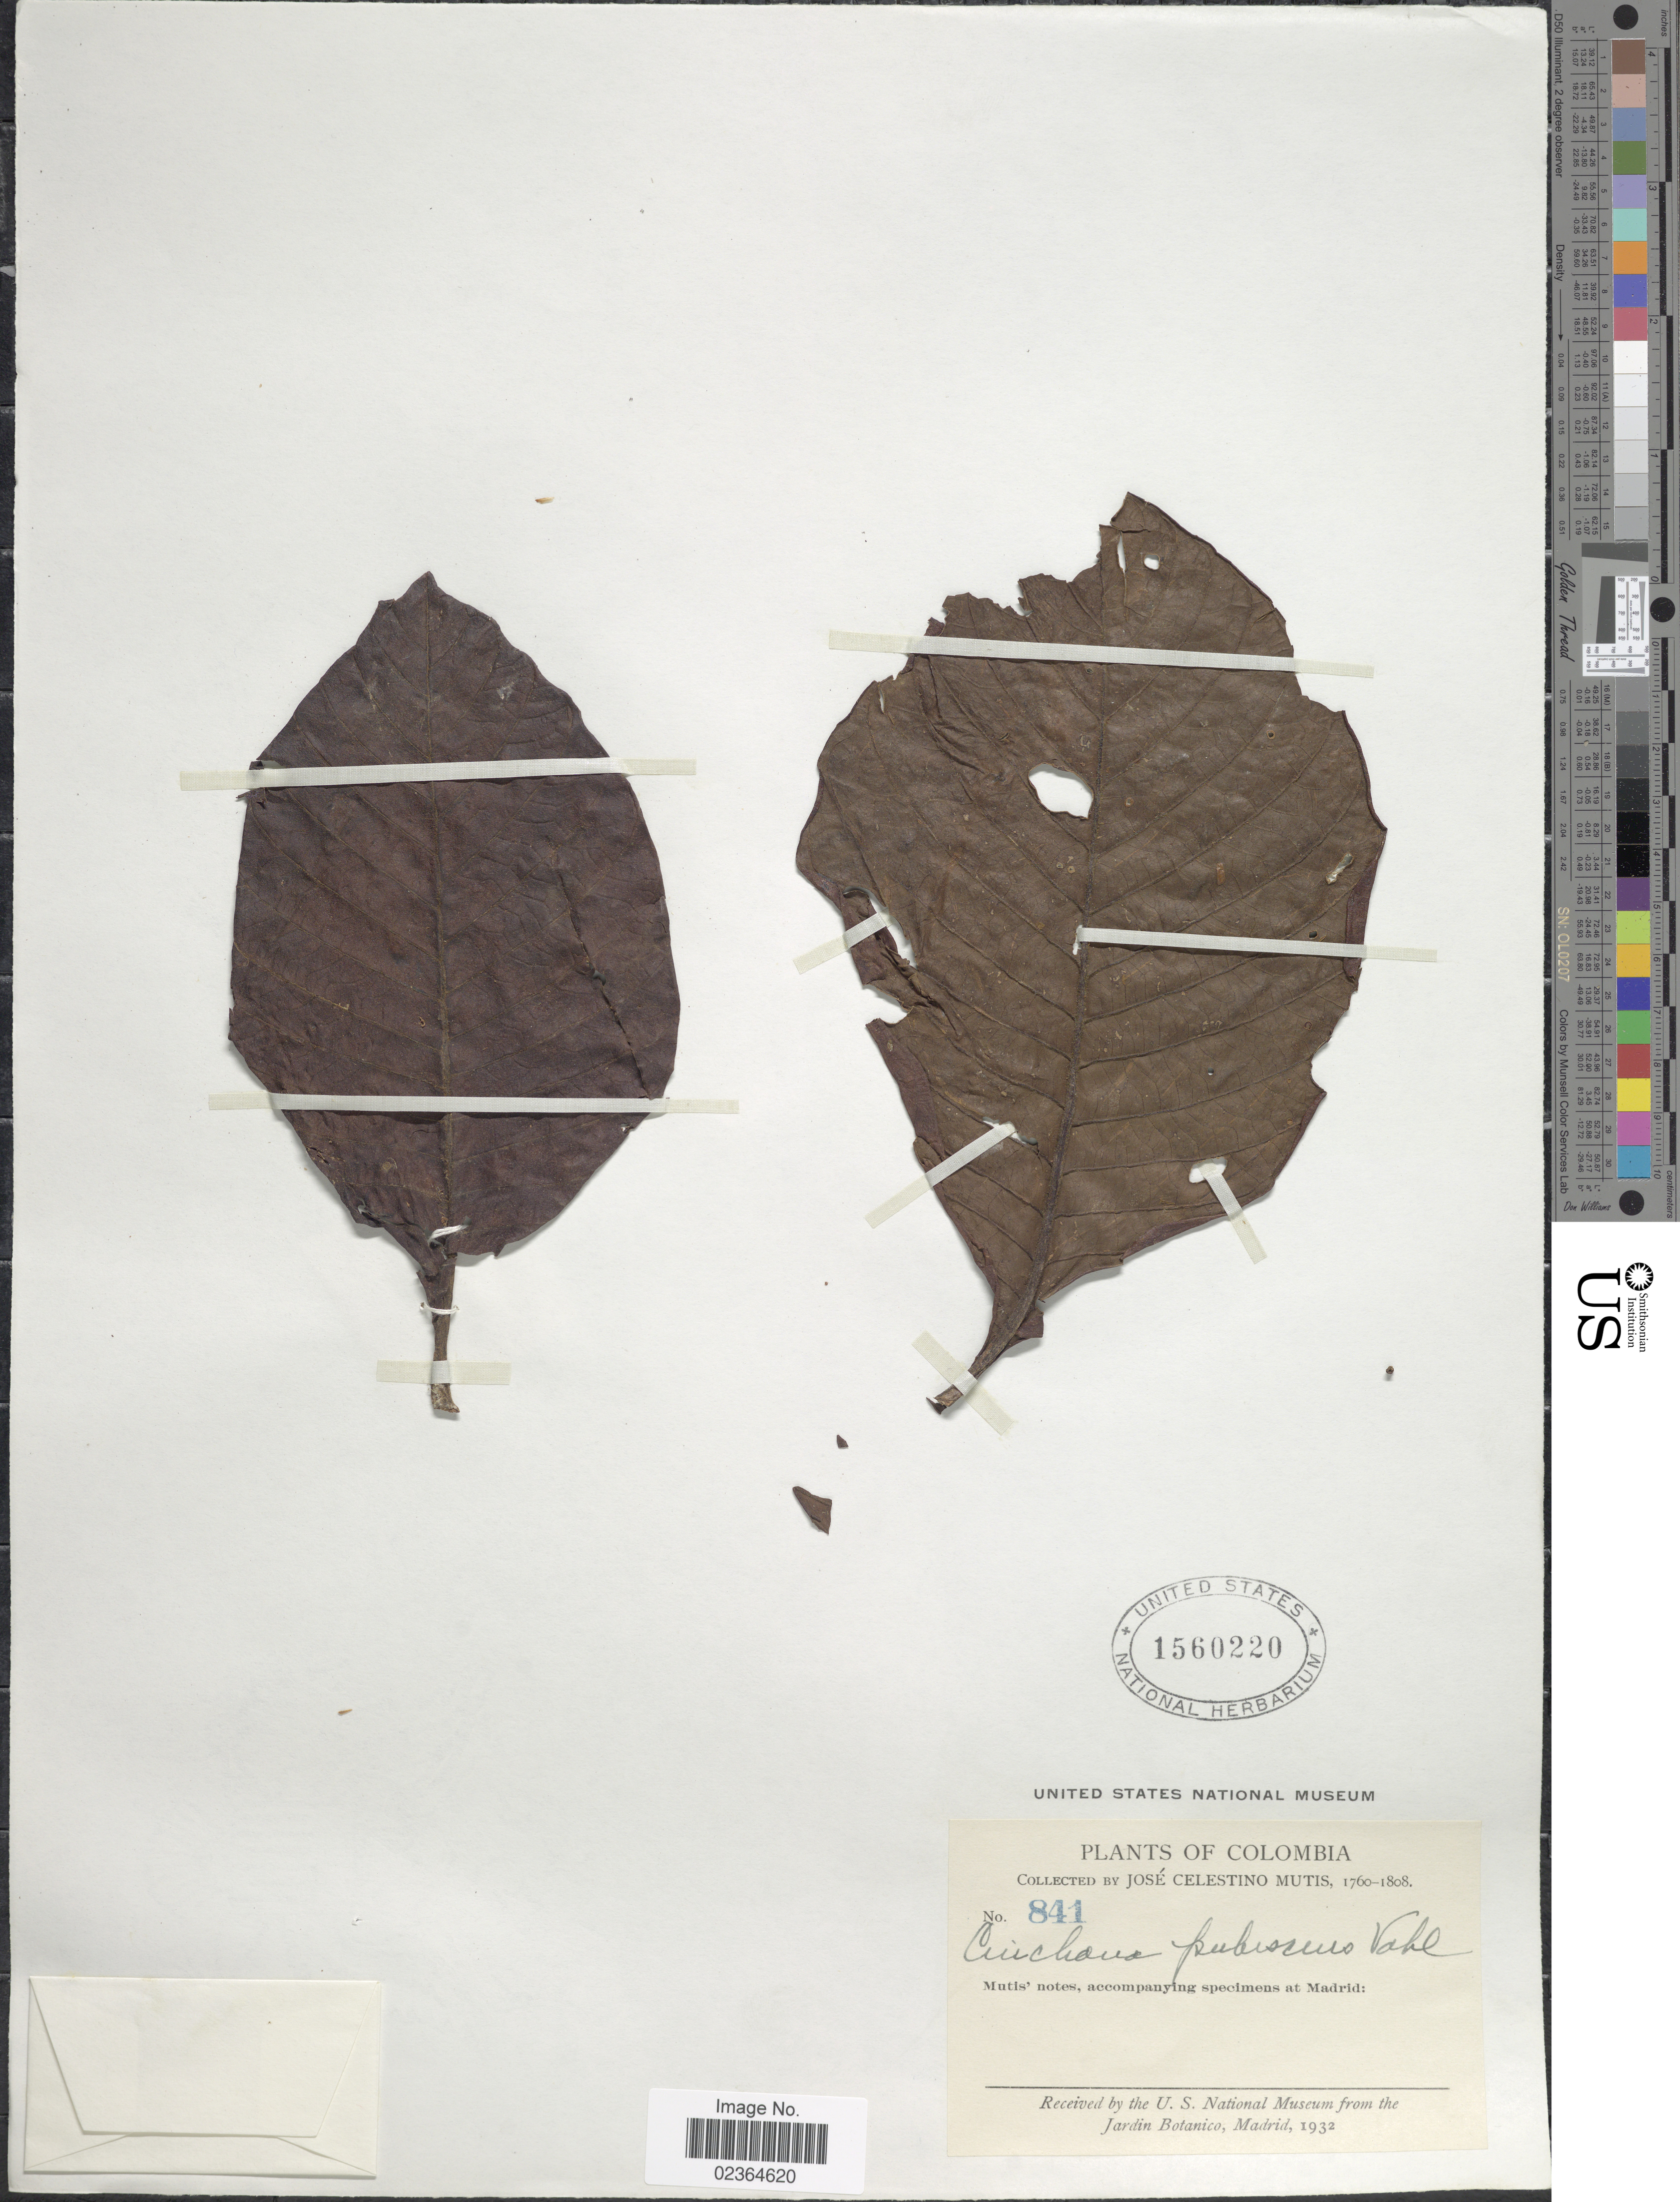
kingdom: Plantae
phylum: Tracheophyta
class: Magnoliopsida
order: Gentianales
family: Rubiaceae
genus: Cinchona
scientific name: Cinchona pubescens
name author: Vahl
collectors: J. C. B. Mutis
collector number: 841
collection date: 1760/1808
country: Colombia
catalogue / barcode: US 1560220